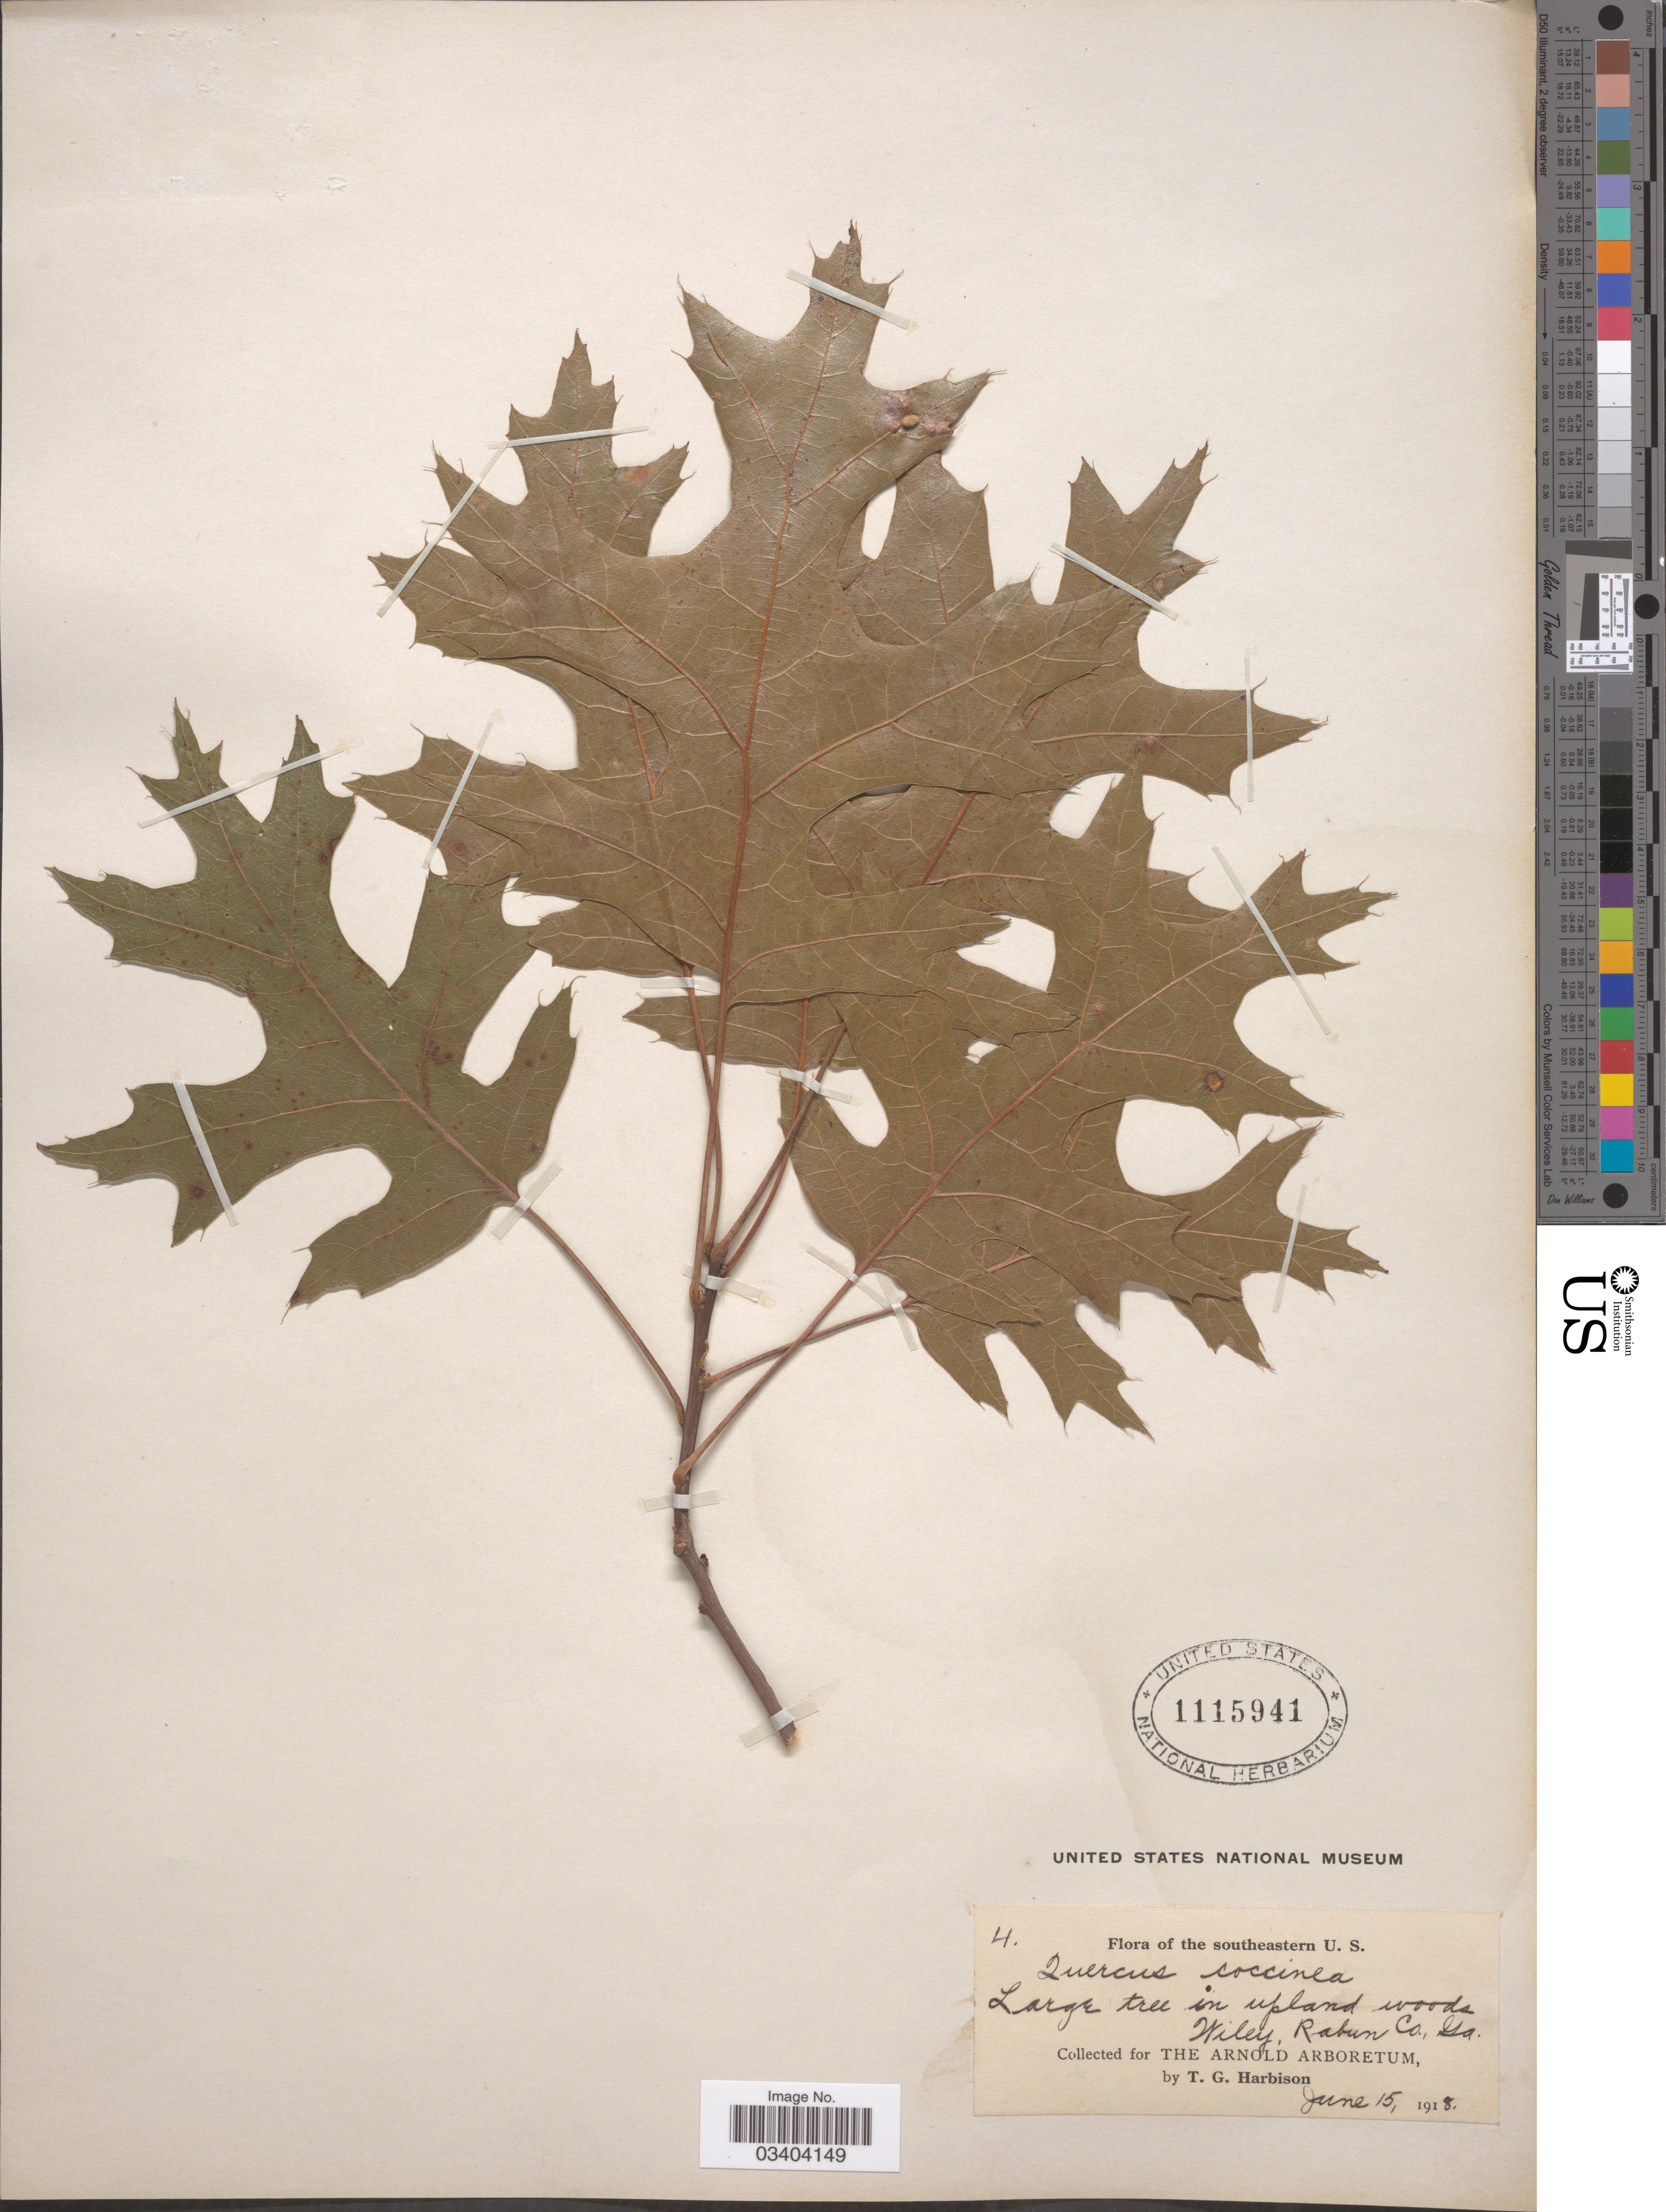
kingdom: Plantae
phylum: Tracheophyta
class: Magnoliopsida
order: Fagales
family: Fagaceae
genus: Quercus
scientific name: Quercus coccinea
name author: Münchh.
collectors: T. Harbison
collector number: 4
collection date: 1918-06-15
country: United States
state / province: Georgia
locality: Wiley, Rabun Co.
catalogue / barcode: US 1115941